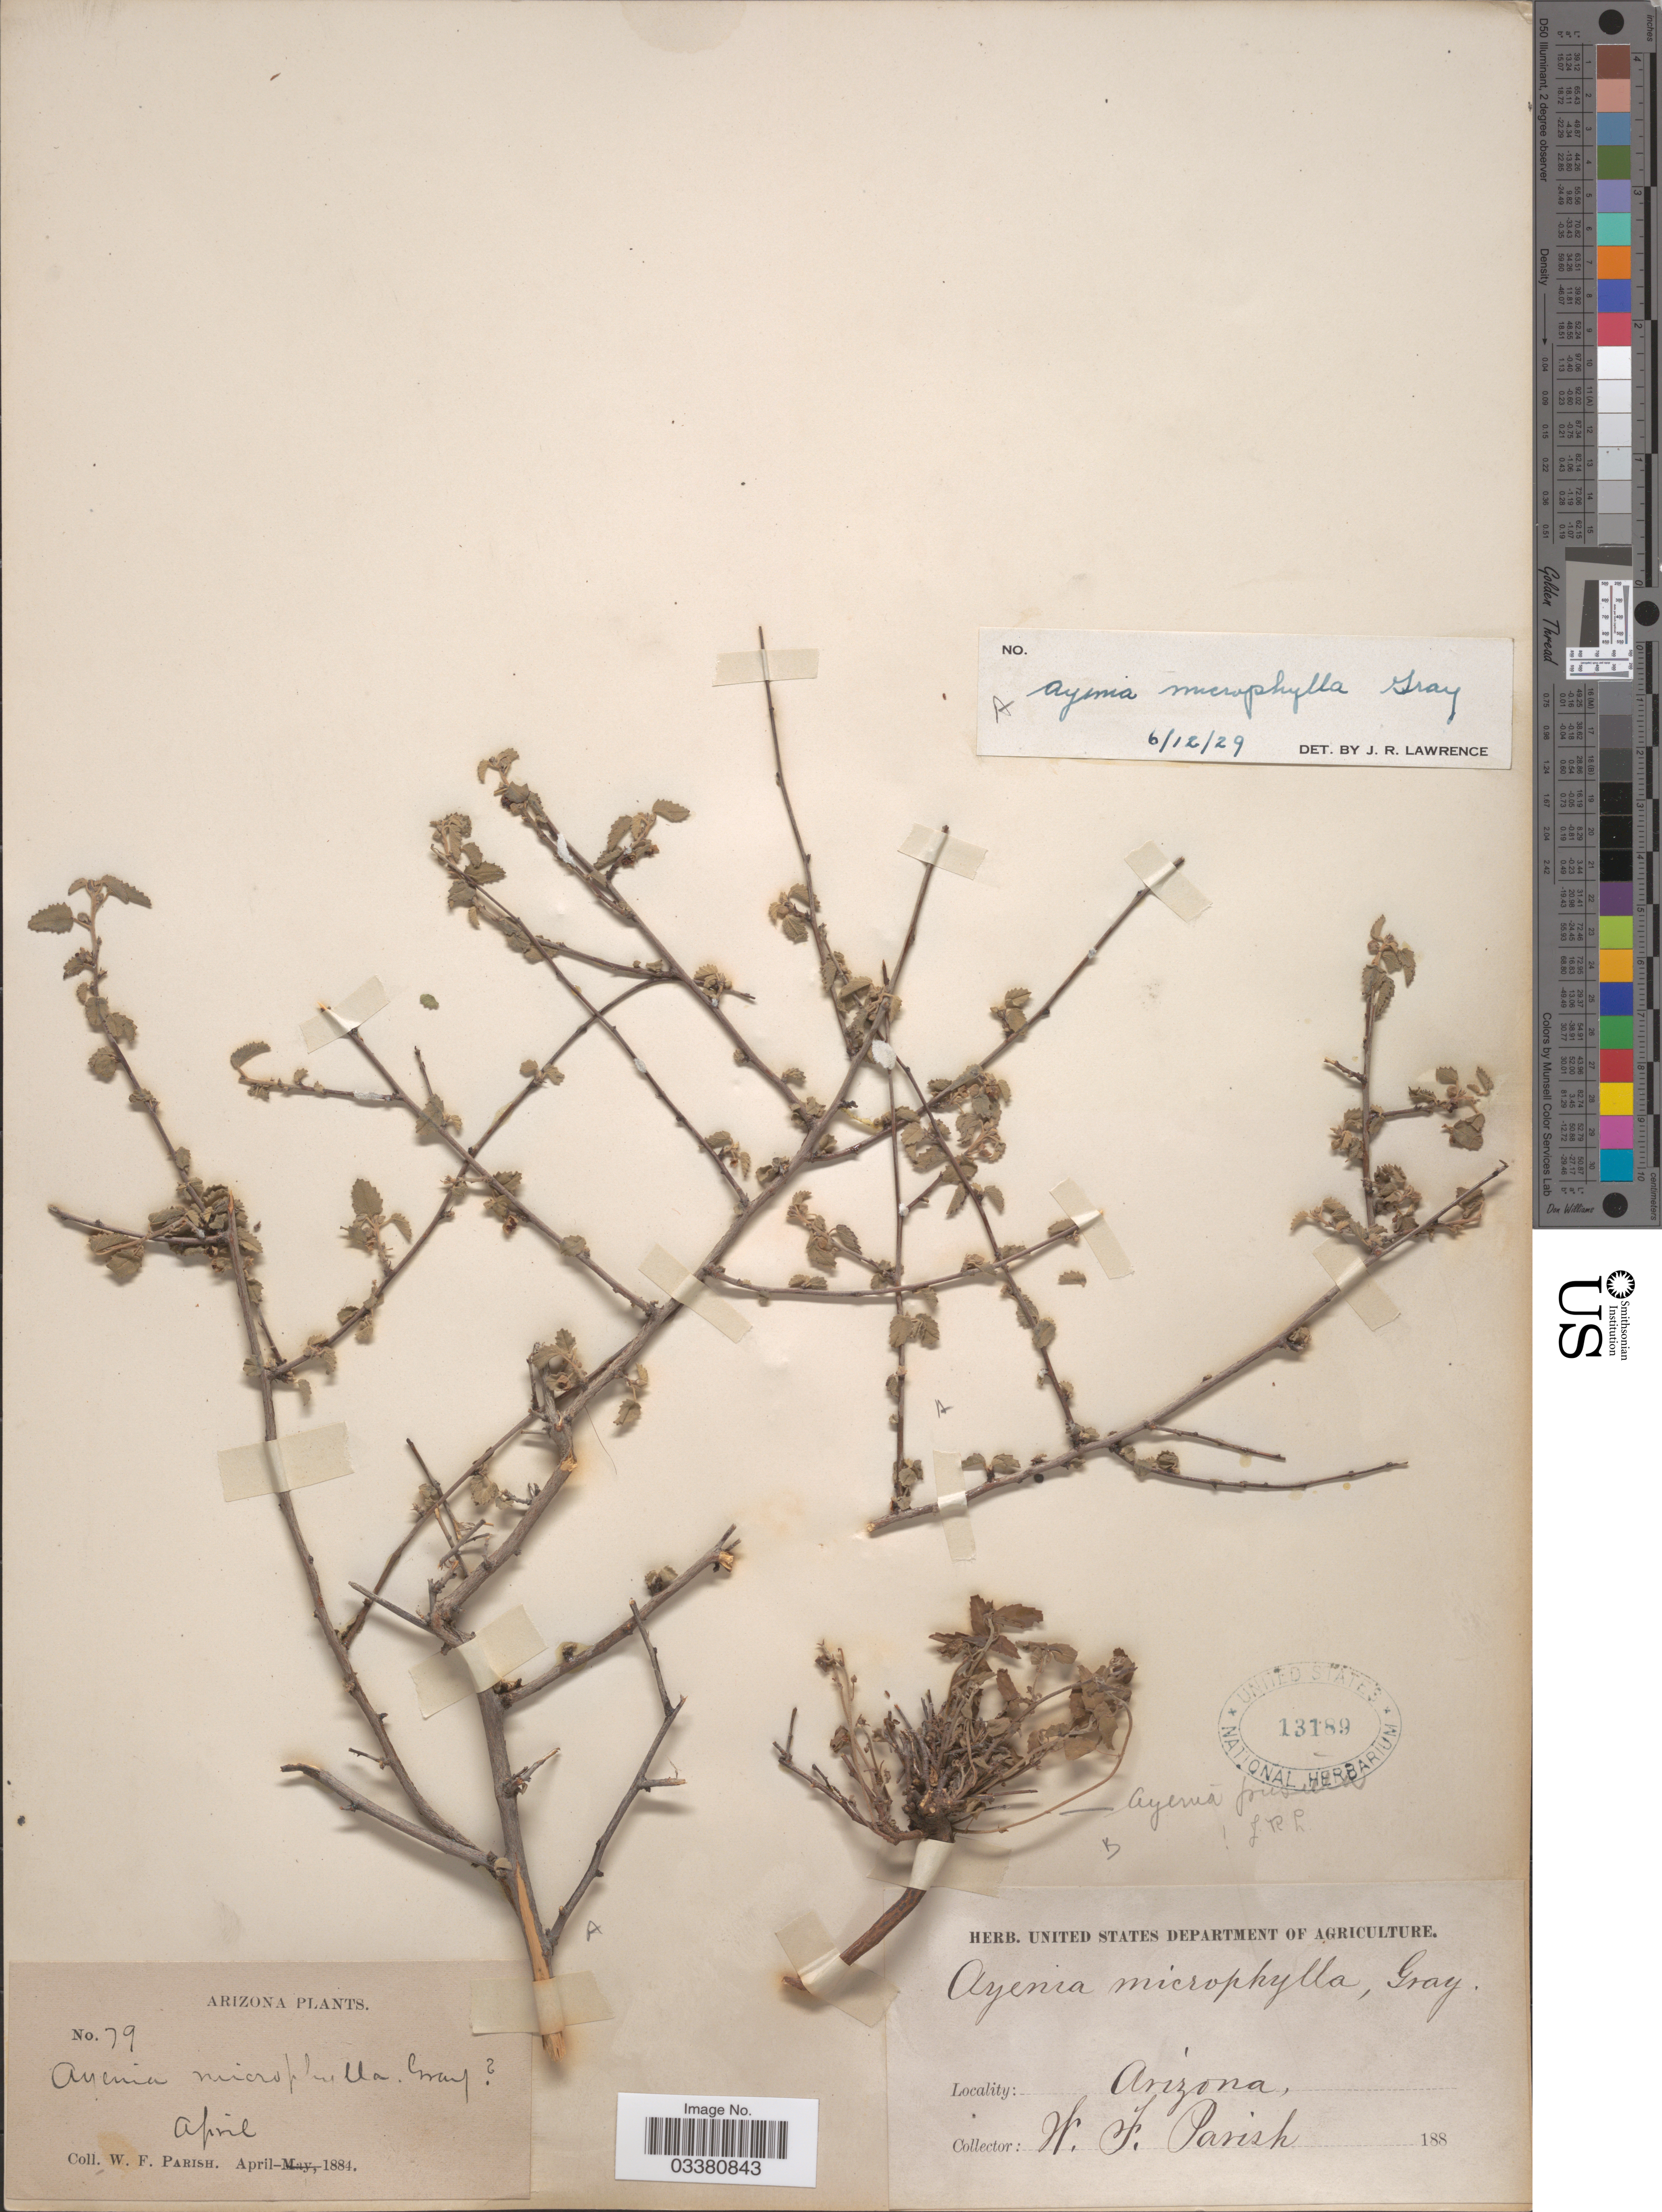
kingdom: Plantae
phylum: Tracheophyta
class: Magnoliopsida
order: Malvales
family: Malvaceae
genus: Ayenia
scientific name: Ayenia microphylla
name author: A. Gray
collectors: W. F. Parish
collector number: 79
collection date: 1884-04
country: United States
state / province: Arizona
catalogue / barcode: US 13189